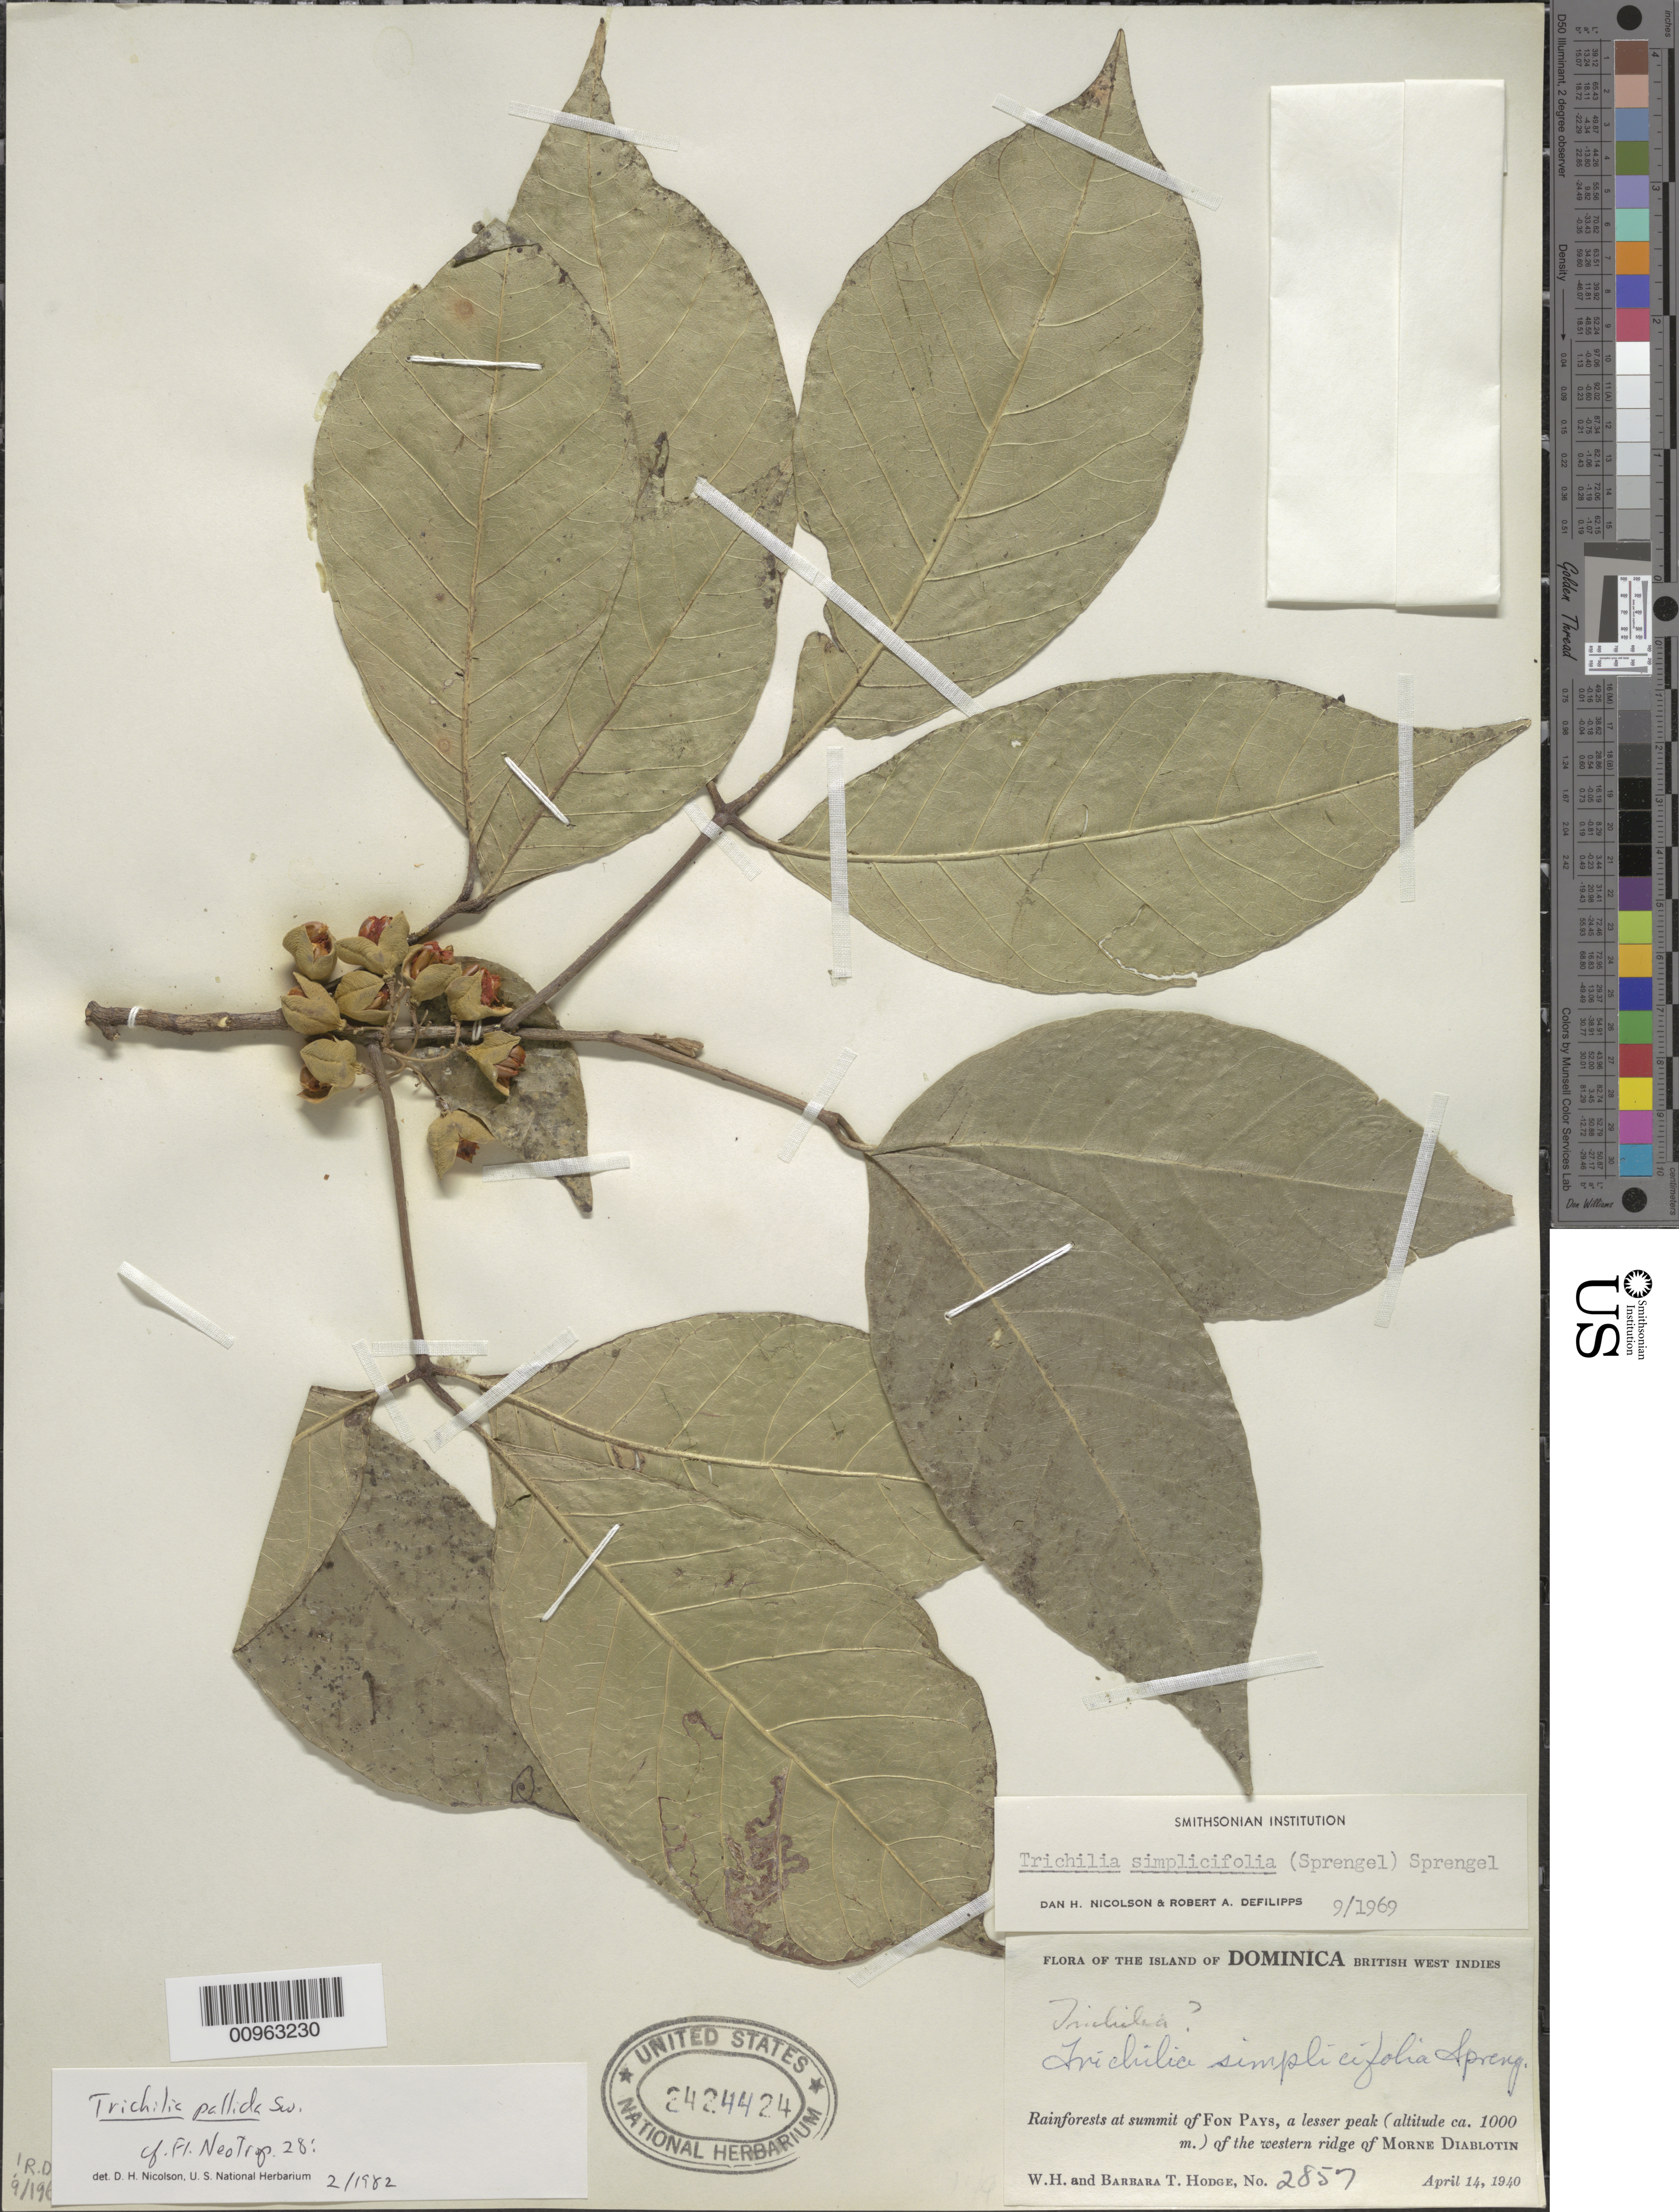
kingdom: Plantae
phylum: Tracheophyta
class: Magnoliopsida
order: Sapindales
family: Meliaceae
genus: Trichilia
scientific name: Trichilia pallida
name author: Sw.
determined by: Nicolson, Dan H.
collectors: W. Hodge & B. Hodge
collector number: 2857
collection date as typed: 14 Apr 1940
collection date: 1940-04-14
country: Dominica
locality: Summit of Fon Pays, a lesser peak of the western region of Morne Diablotin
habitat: Rainforests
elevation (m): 1000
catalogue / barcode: US 2424424